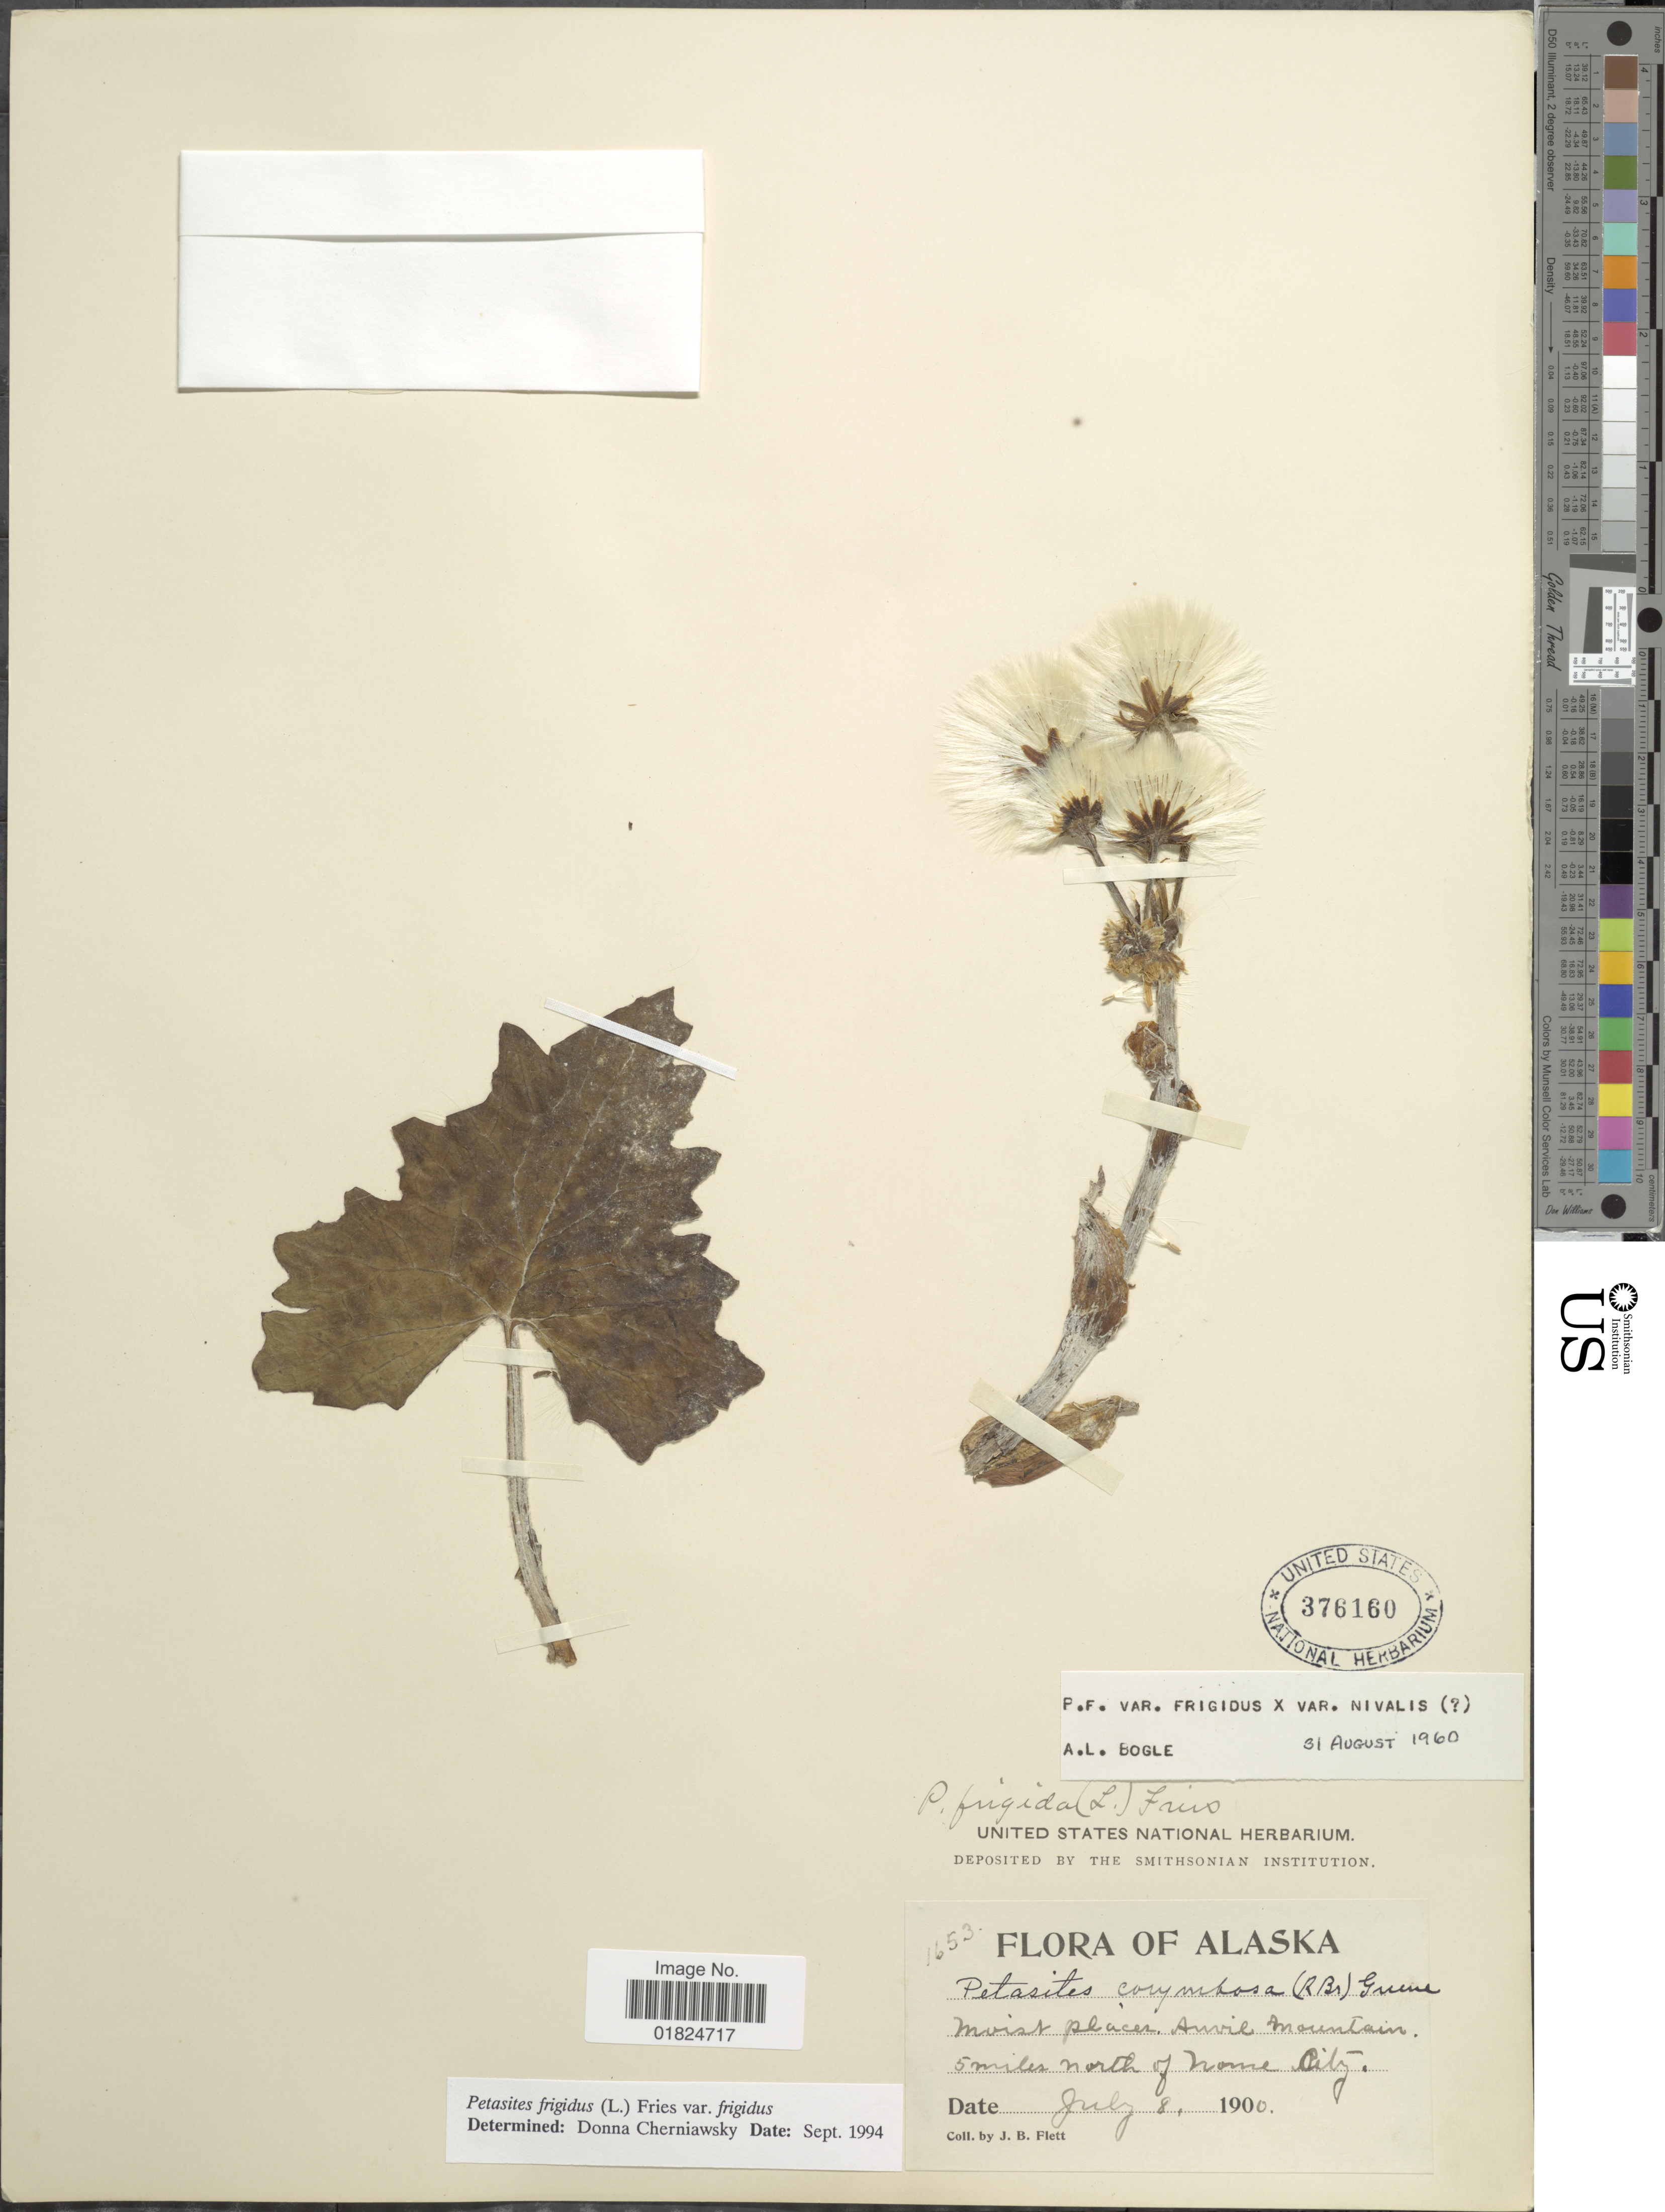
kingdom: Plantae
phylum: Tracheophyta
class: Magnoliopsida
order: Asterales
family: Asteraceae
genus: Petasites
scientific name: Petasites frigidus var. frigidus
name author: (L.) Fr.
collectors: J. Flett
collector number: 1653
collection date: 1900-07-08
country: United States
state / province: Alaska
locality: Alaska. 5 miles north of Nome City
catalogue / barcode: US 376160